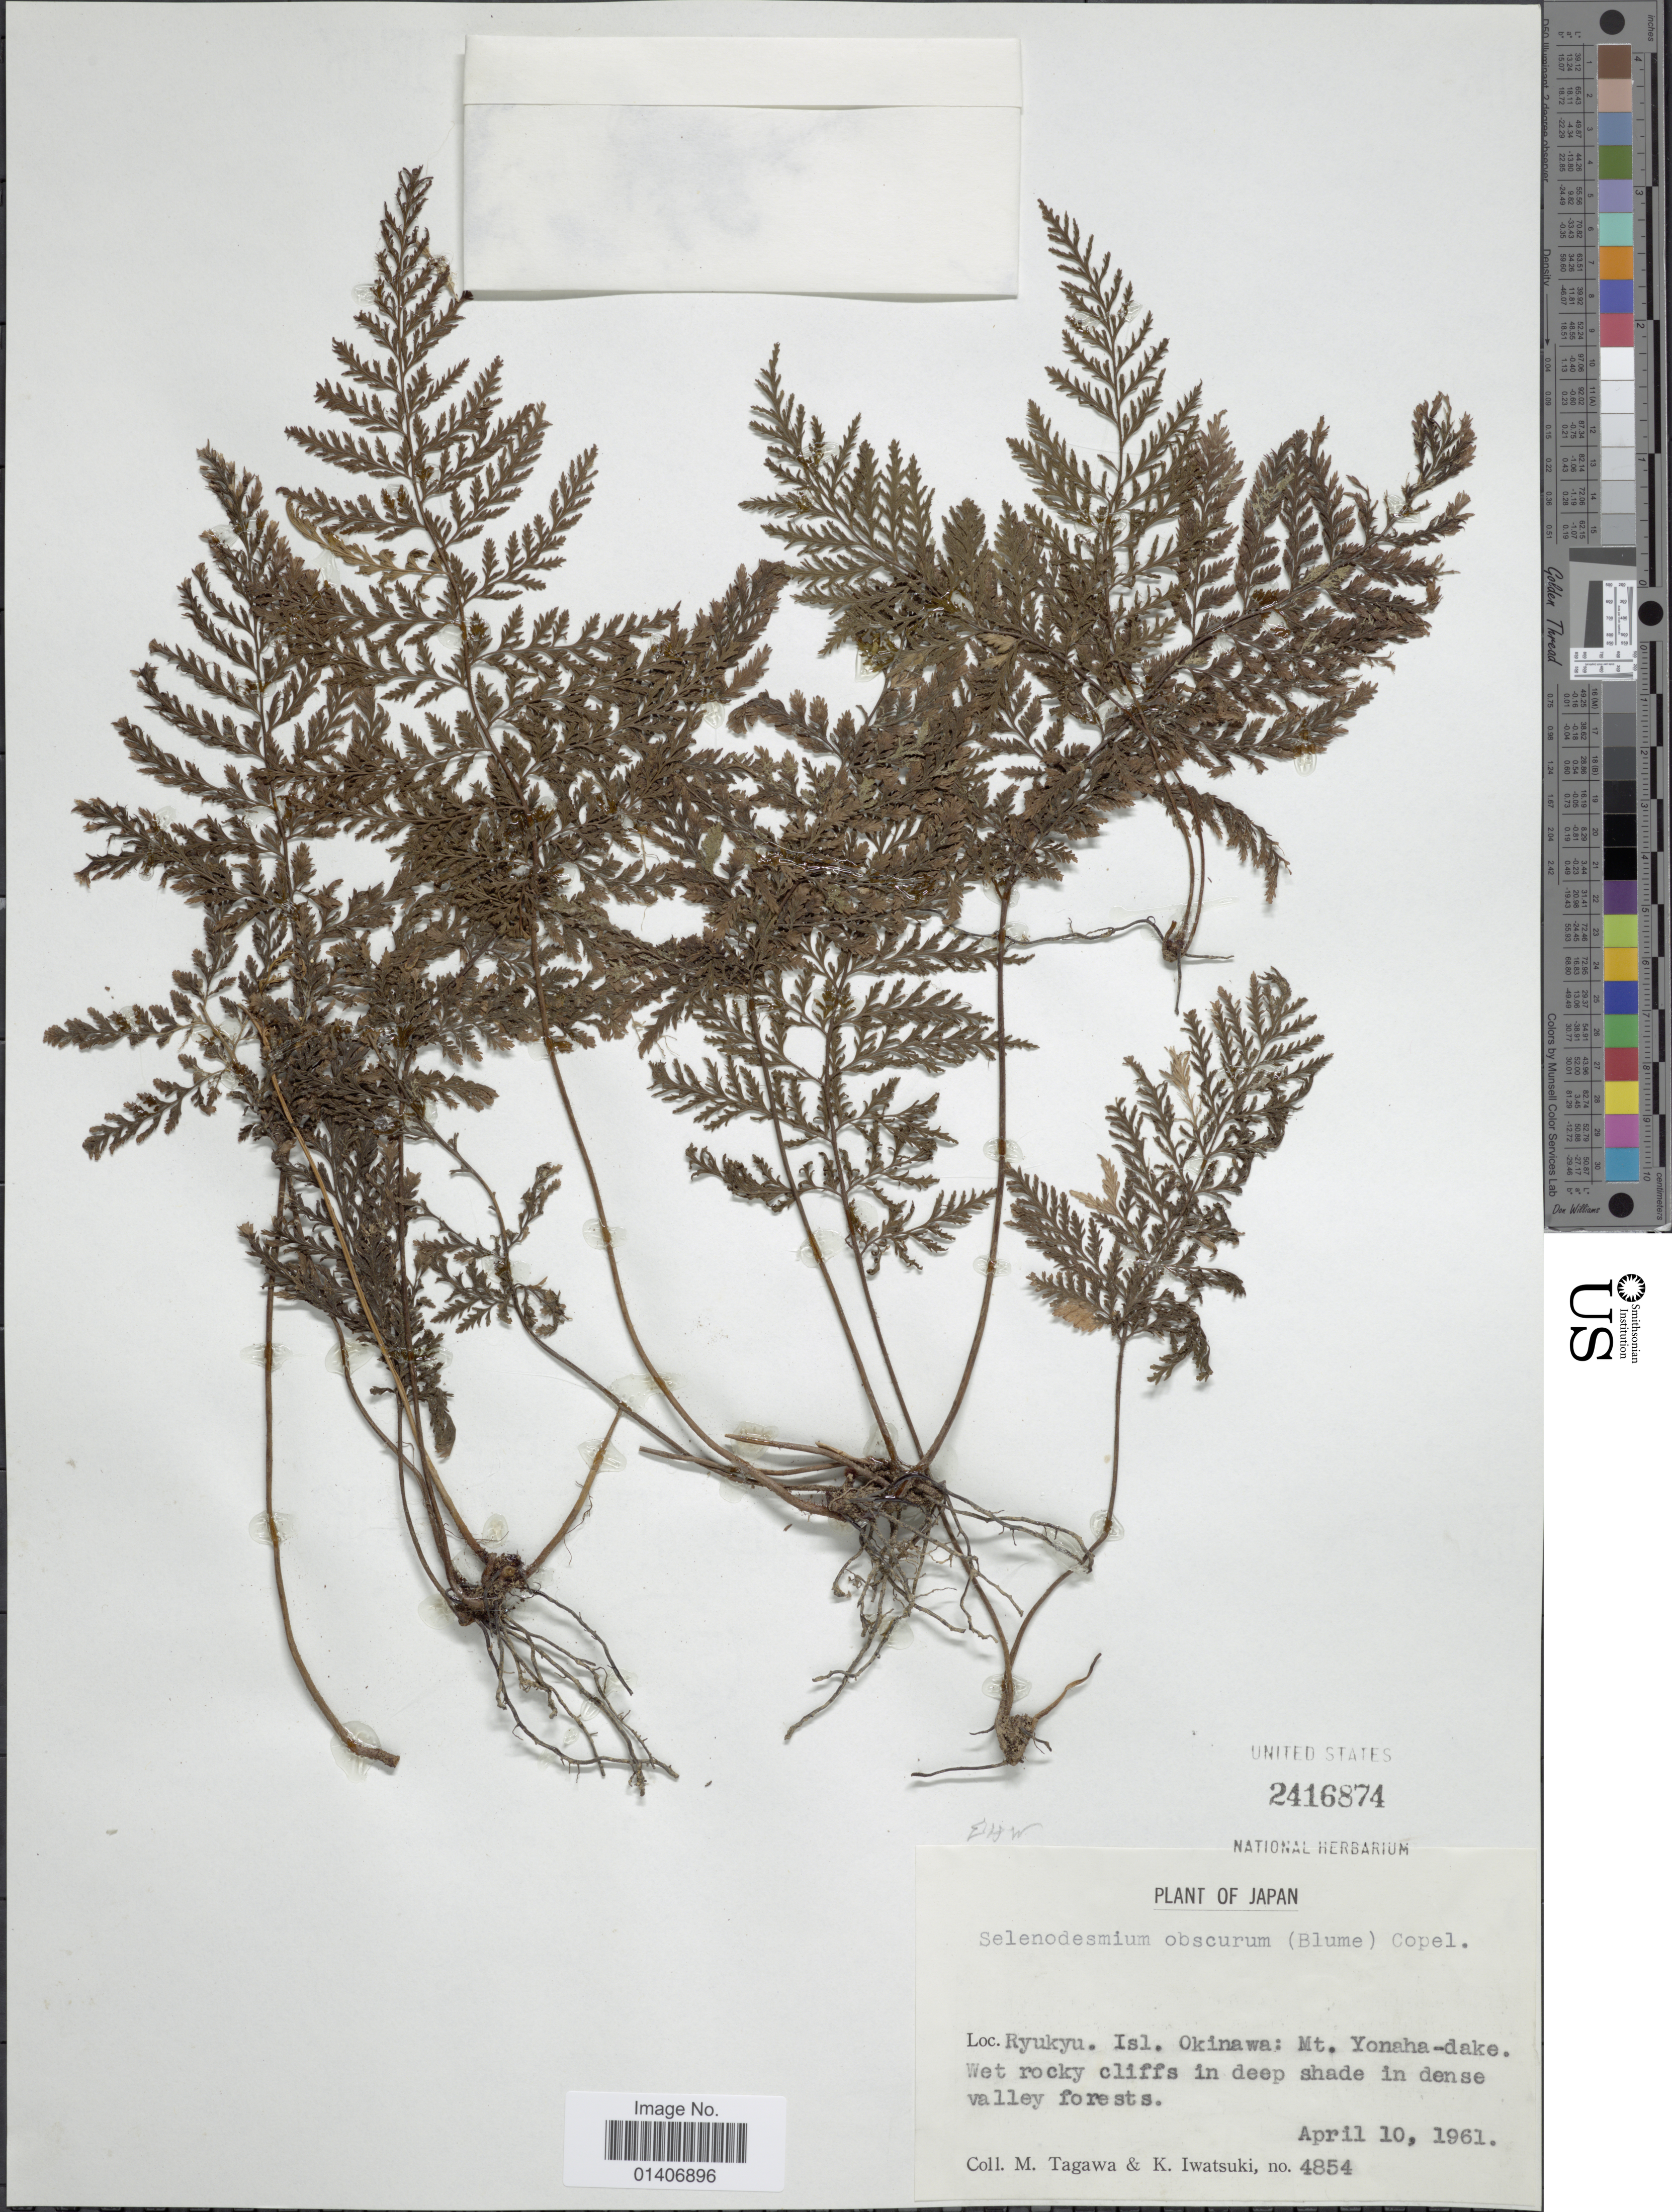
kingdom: Plantae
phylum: Tracheophyta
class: Polypodiopsida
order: Hymenophyllales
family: Hymenophyllaceae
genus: Abrodictyum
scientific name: Abrodictyum obscurum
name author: (Blume) Ebihara & K. Iwats.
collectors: M. Tagawa & K. Iwatsuki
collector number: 4854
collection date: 1961-04-10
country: Japan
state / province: Okinawa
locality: Ryukyu Isl. Okinawa: Mt Yonaha-dake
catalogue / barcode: US 2416874